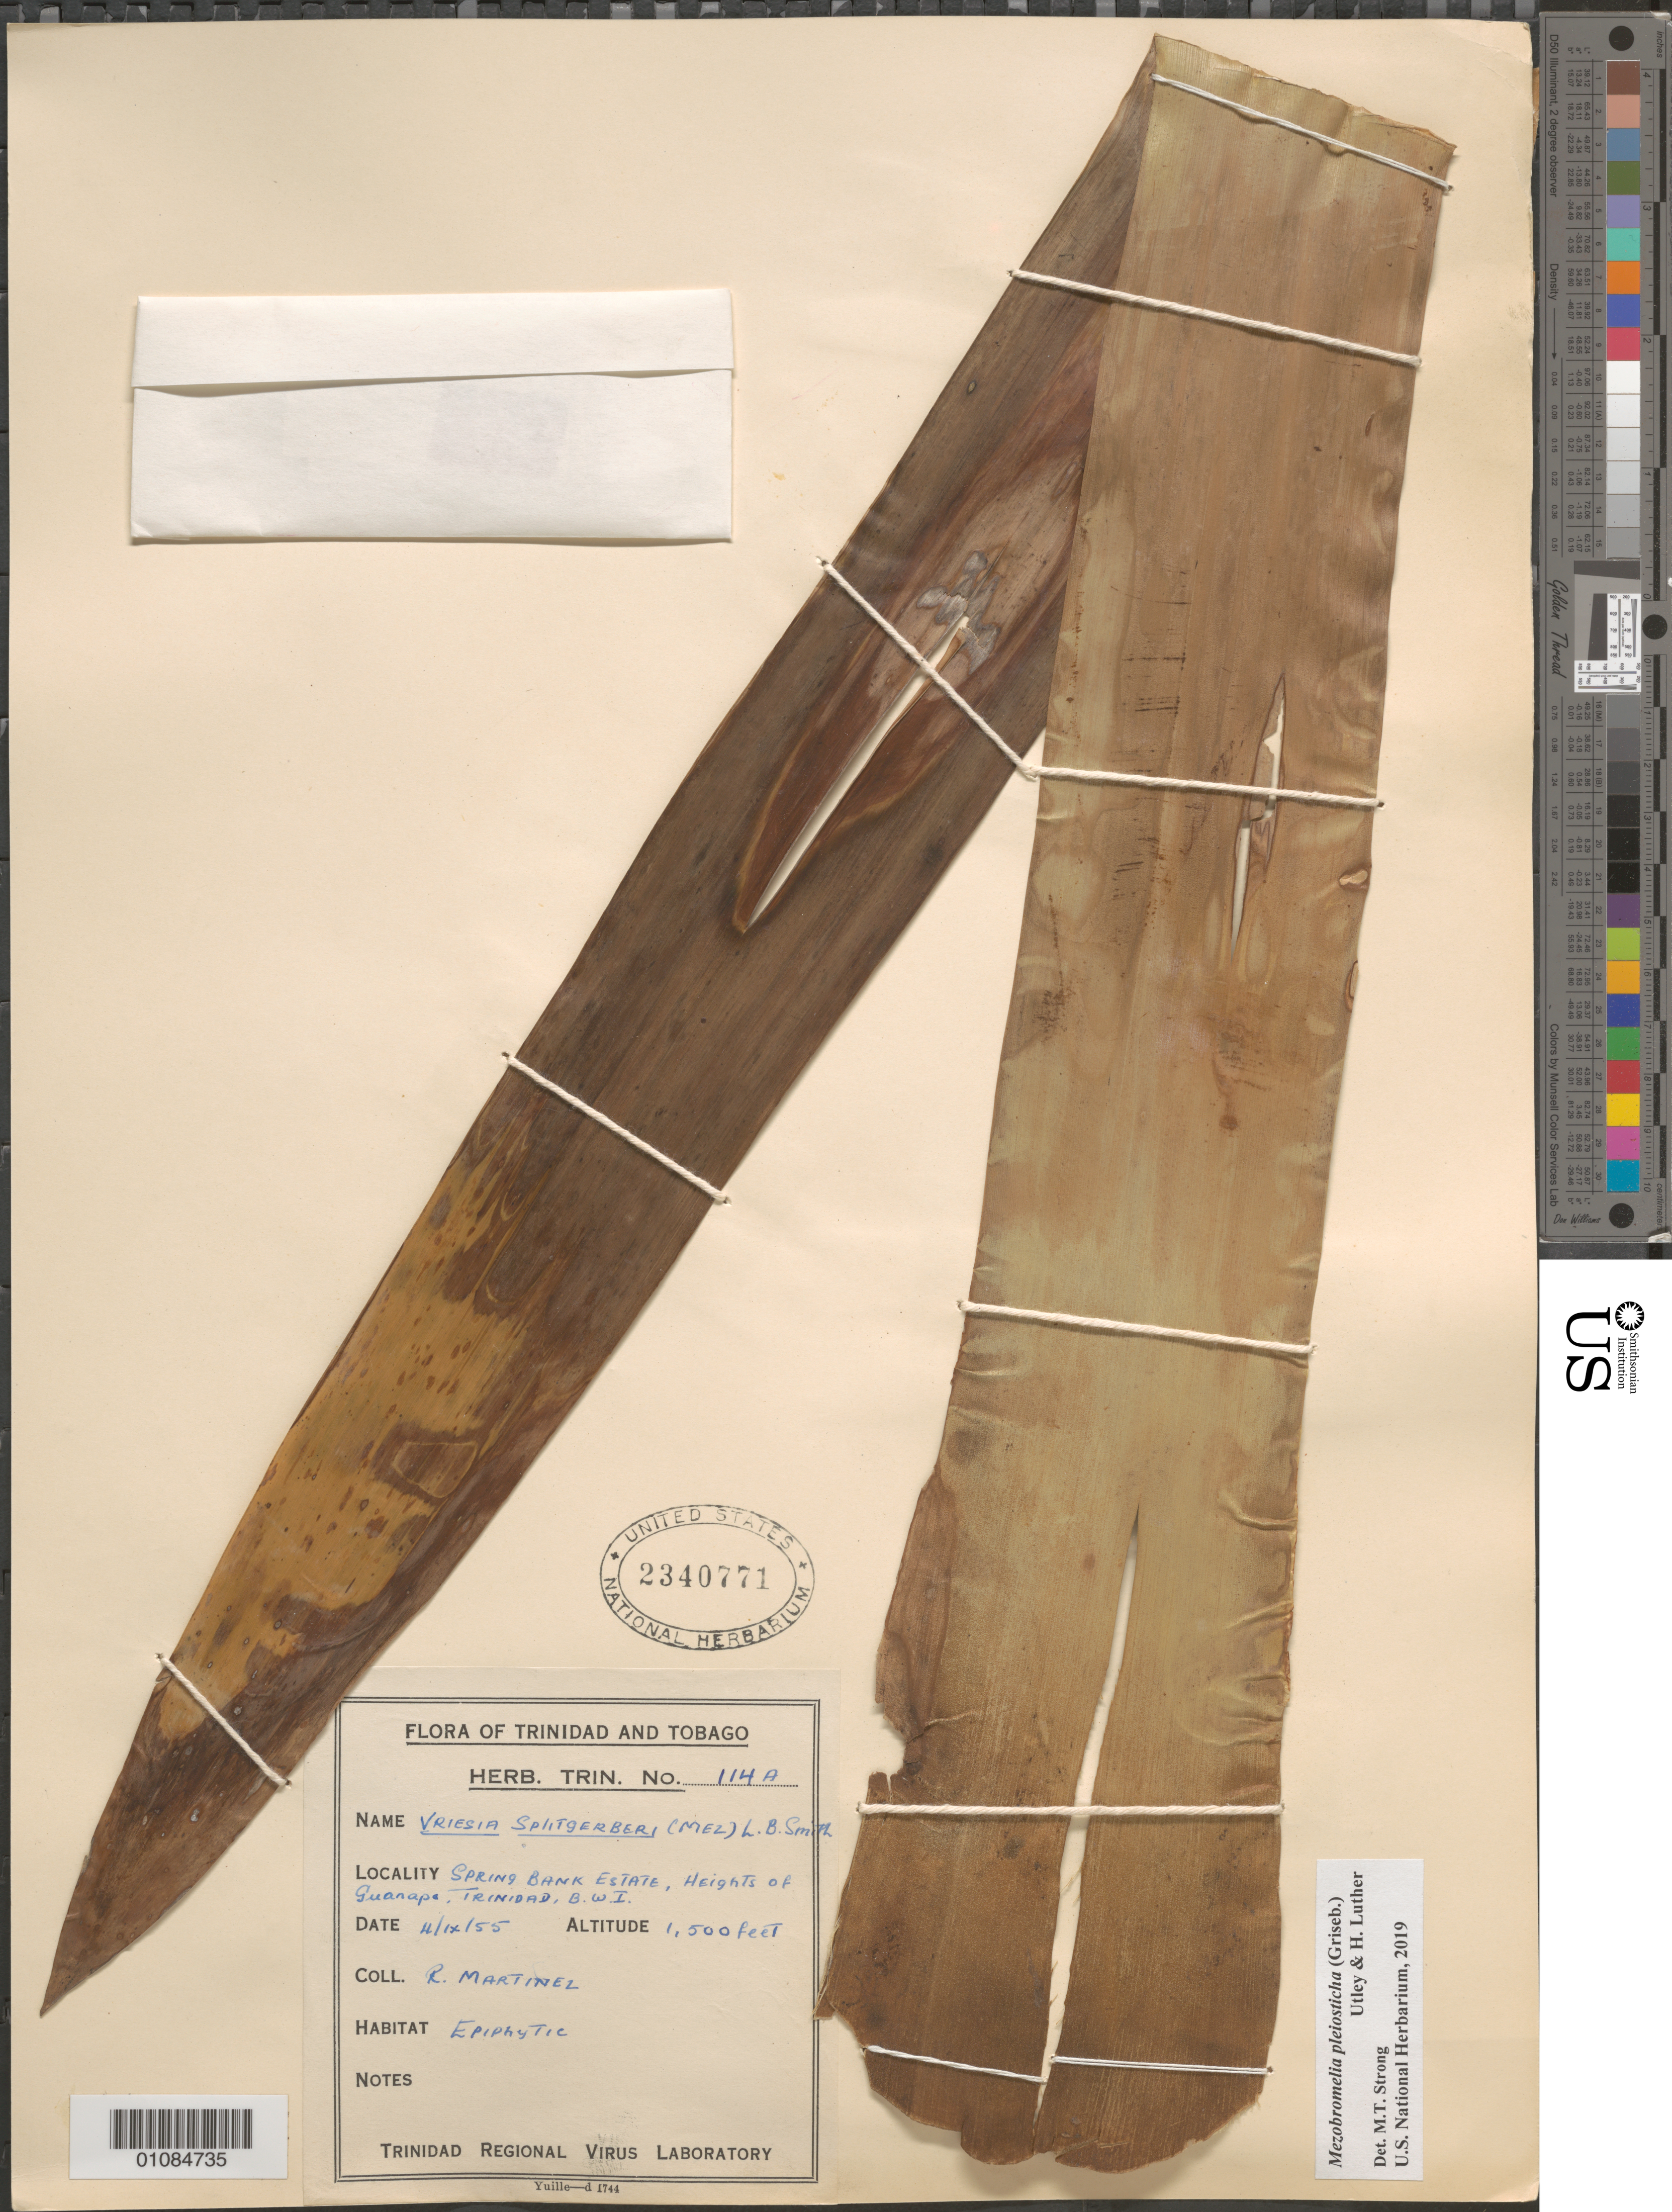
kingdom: Plantae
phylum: Tracheophyta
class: Liliopsida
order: Poales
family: Bromeliaceae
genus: Mezobromelia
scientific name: Mezobromelia pleiosticha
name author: (Griseb.) Utley & H. Luther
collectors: R. Martinez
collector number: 114A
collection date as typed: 04 Sep 1955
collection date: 1955-09-04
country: Trinidad and Tobago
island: Trinidad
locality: Spring Bank Estate, Heights of Guanapa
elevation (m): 457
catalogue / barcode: US 2340771